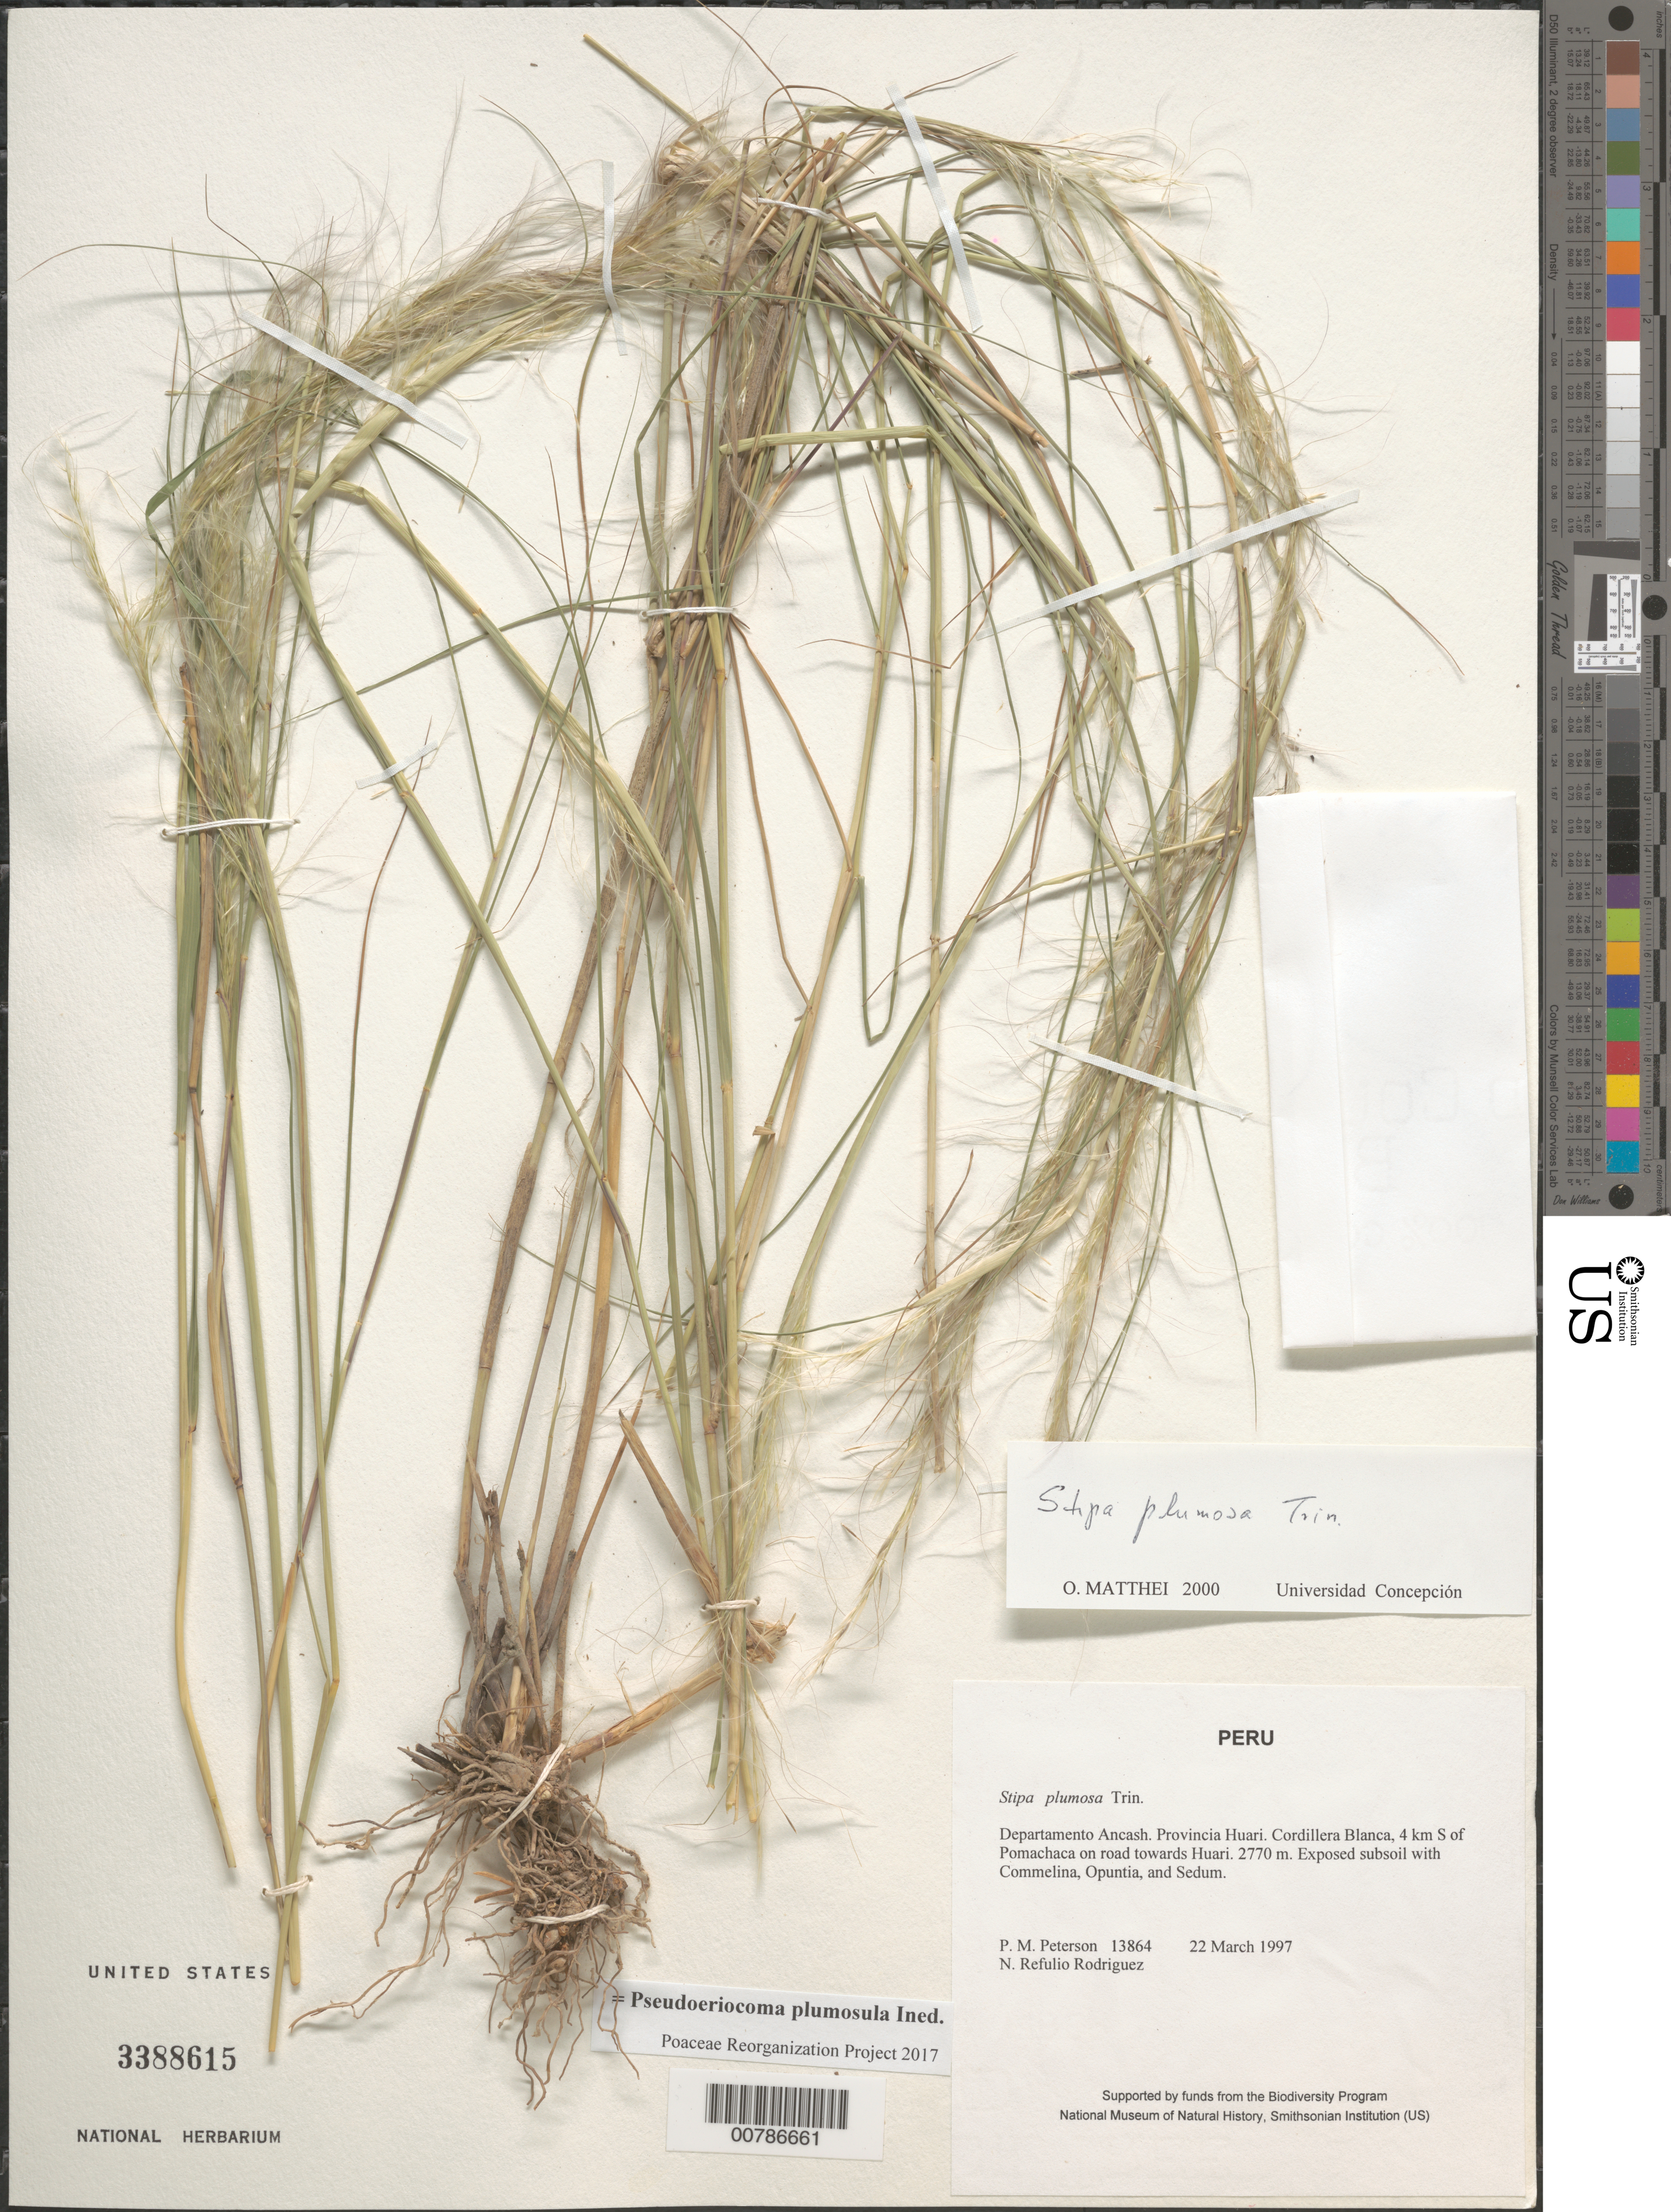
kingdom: Plantae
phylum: Tracheophyta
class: Liliopsida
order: Poales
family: Poaceae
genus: Pseudoeriocoma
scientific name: Pseudoeriocoma plumosula ined.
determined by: Poaceae Reorganization Project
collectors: P. M. Peterson & N. Refulio-Rodríguez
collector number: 13864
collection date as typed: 22 Mar 1997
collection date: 1997-03-22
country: Peru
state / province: Ancash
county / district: Huari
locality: Cordillera Blanca, 4 km S of Pomachaca on road towards Huari.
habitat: Exposed subsoil with Commelina, Opuntia, and Sedum.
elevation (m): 2770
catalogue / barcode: US 3388615